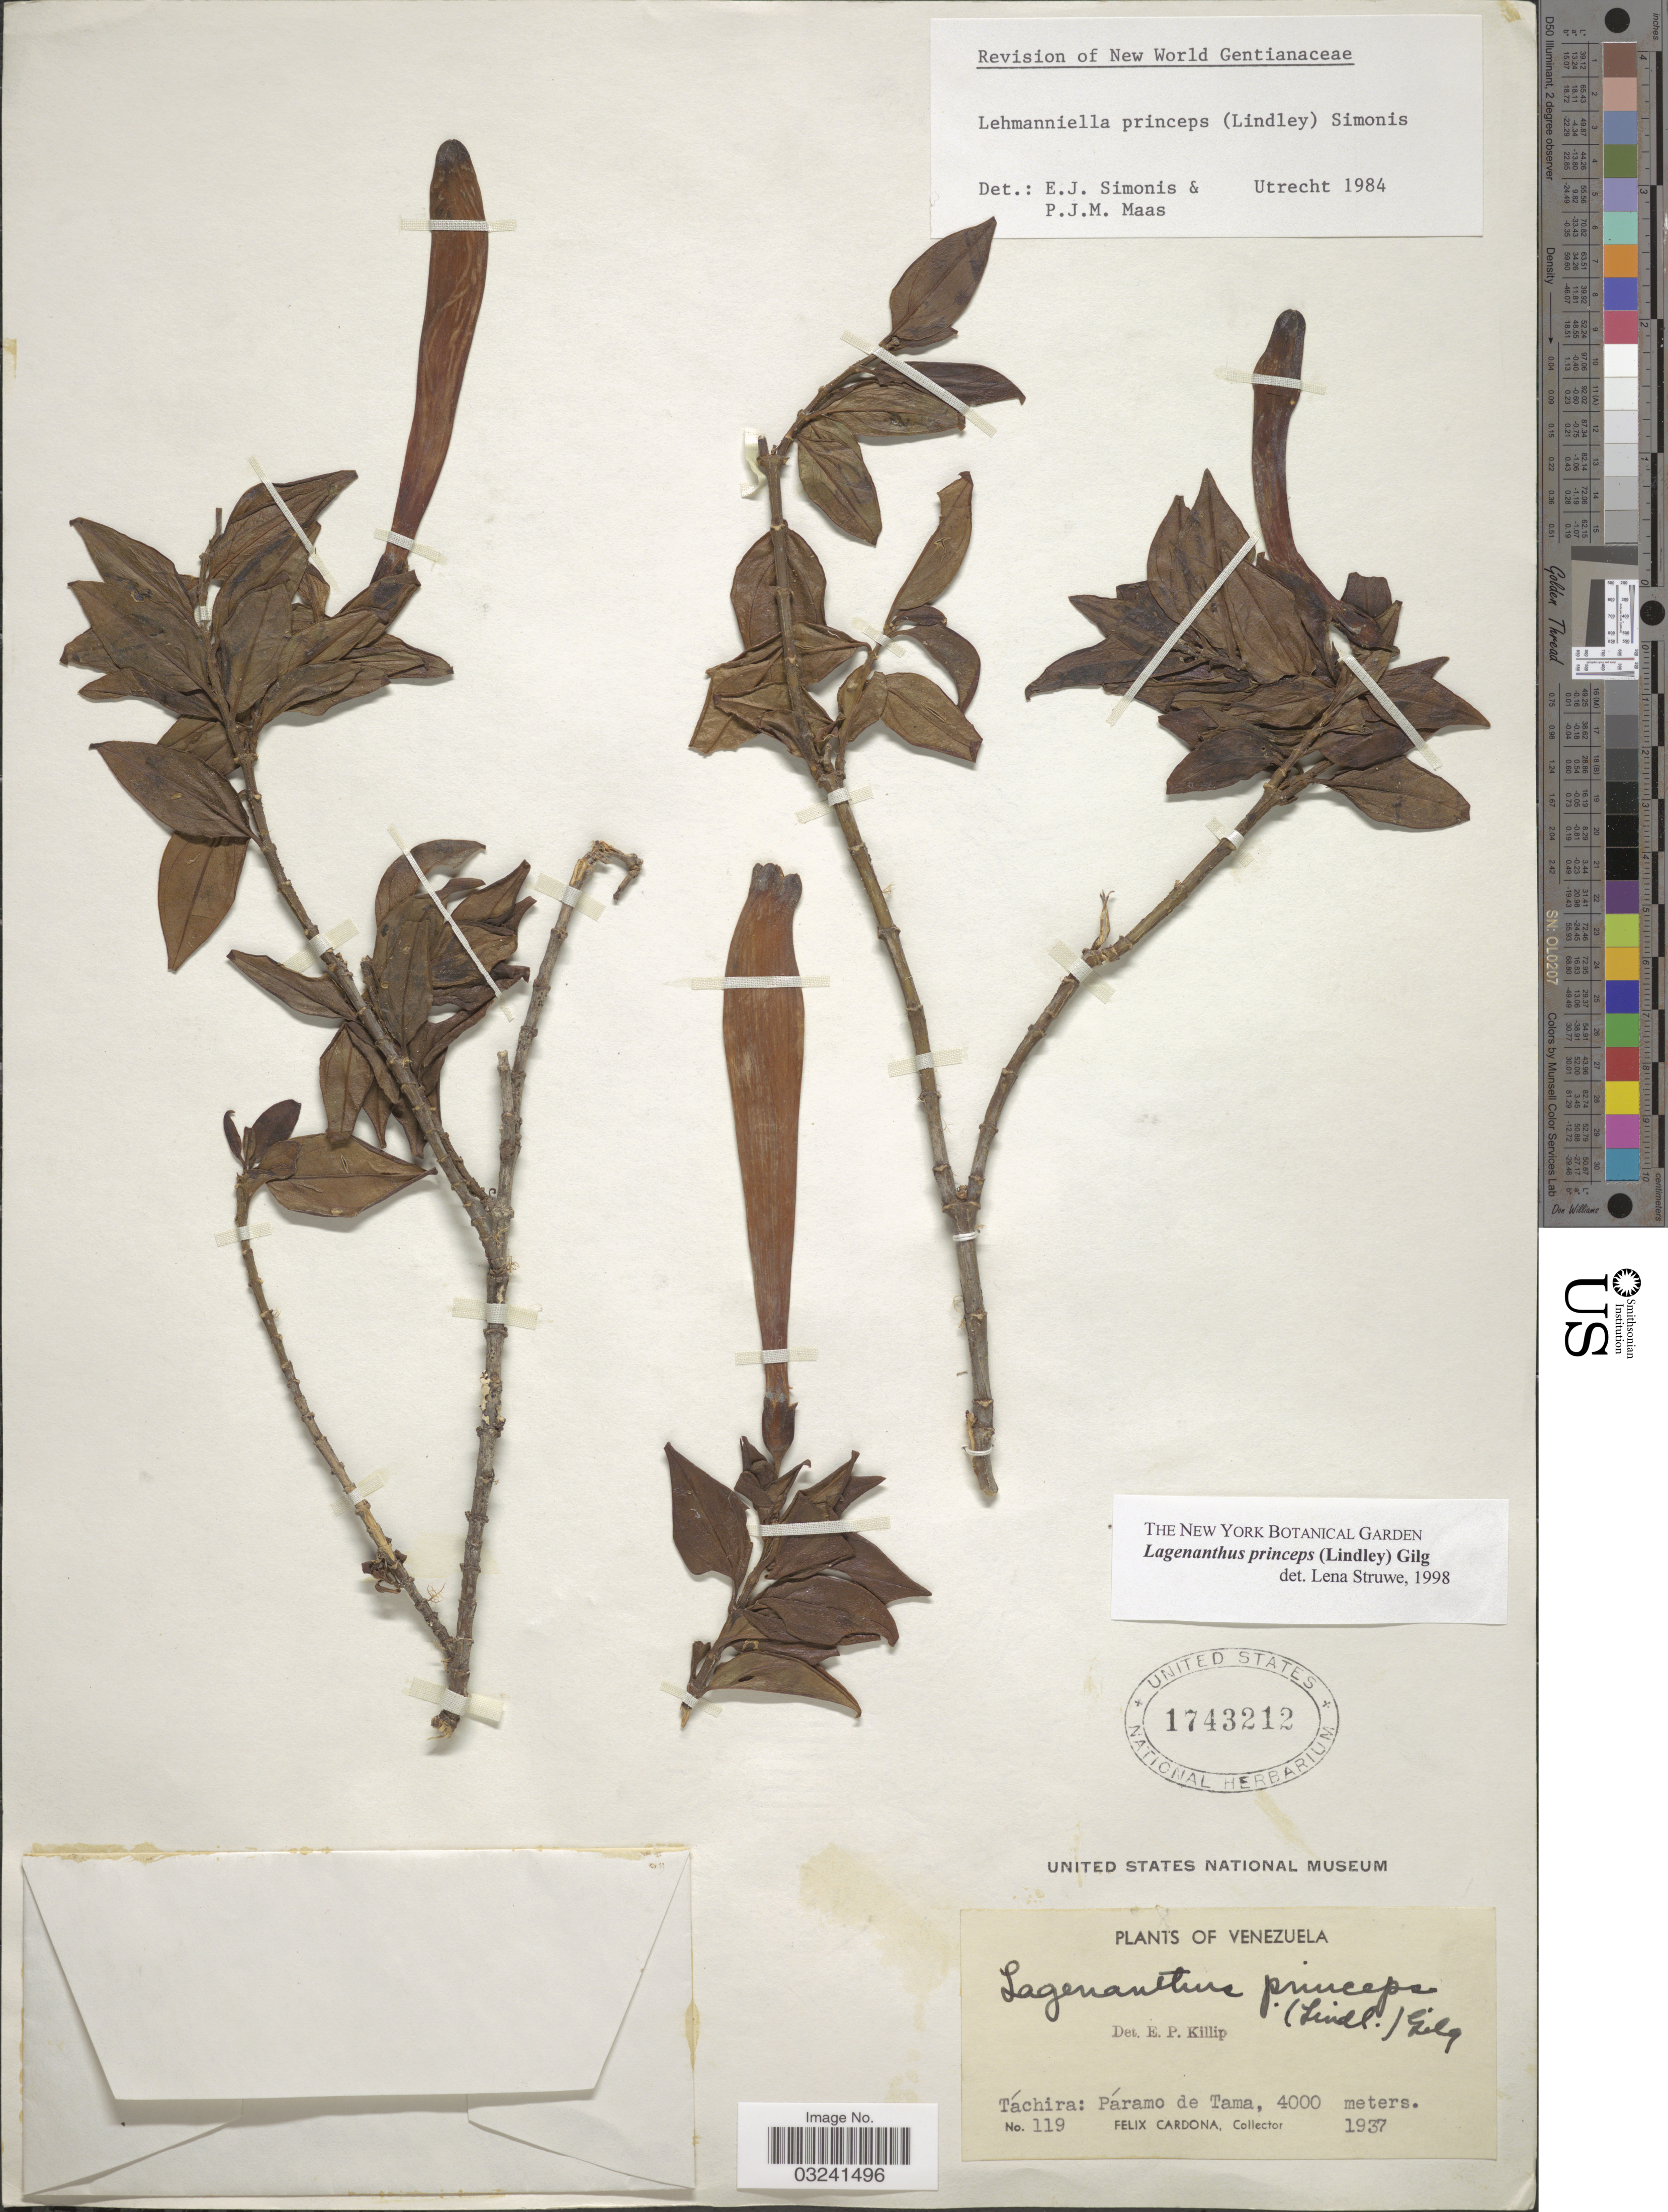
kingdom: Plantae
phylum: Tracheophyta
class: Magnoliopsida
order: Gentianales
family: Gentianaceae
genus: Lagenanthus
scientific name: Lagenanthus princeps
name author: (Lindl.) Gilg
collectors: F. Cardona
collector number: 119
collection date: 1937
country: Venezuela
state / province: Tachira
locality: Táchira: Páramo de Tama.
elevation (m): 4000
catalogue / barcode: US 1743212